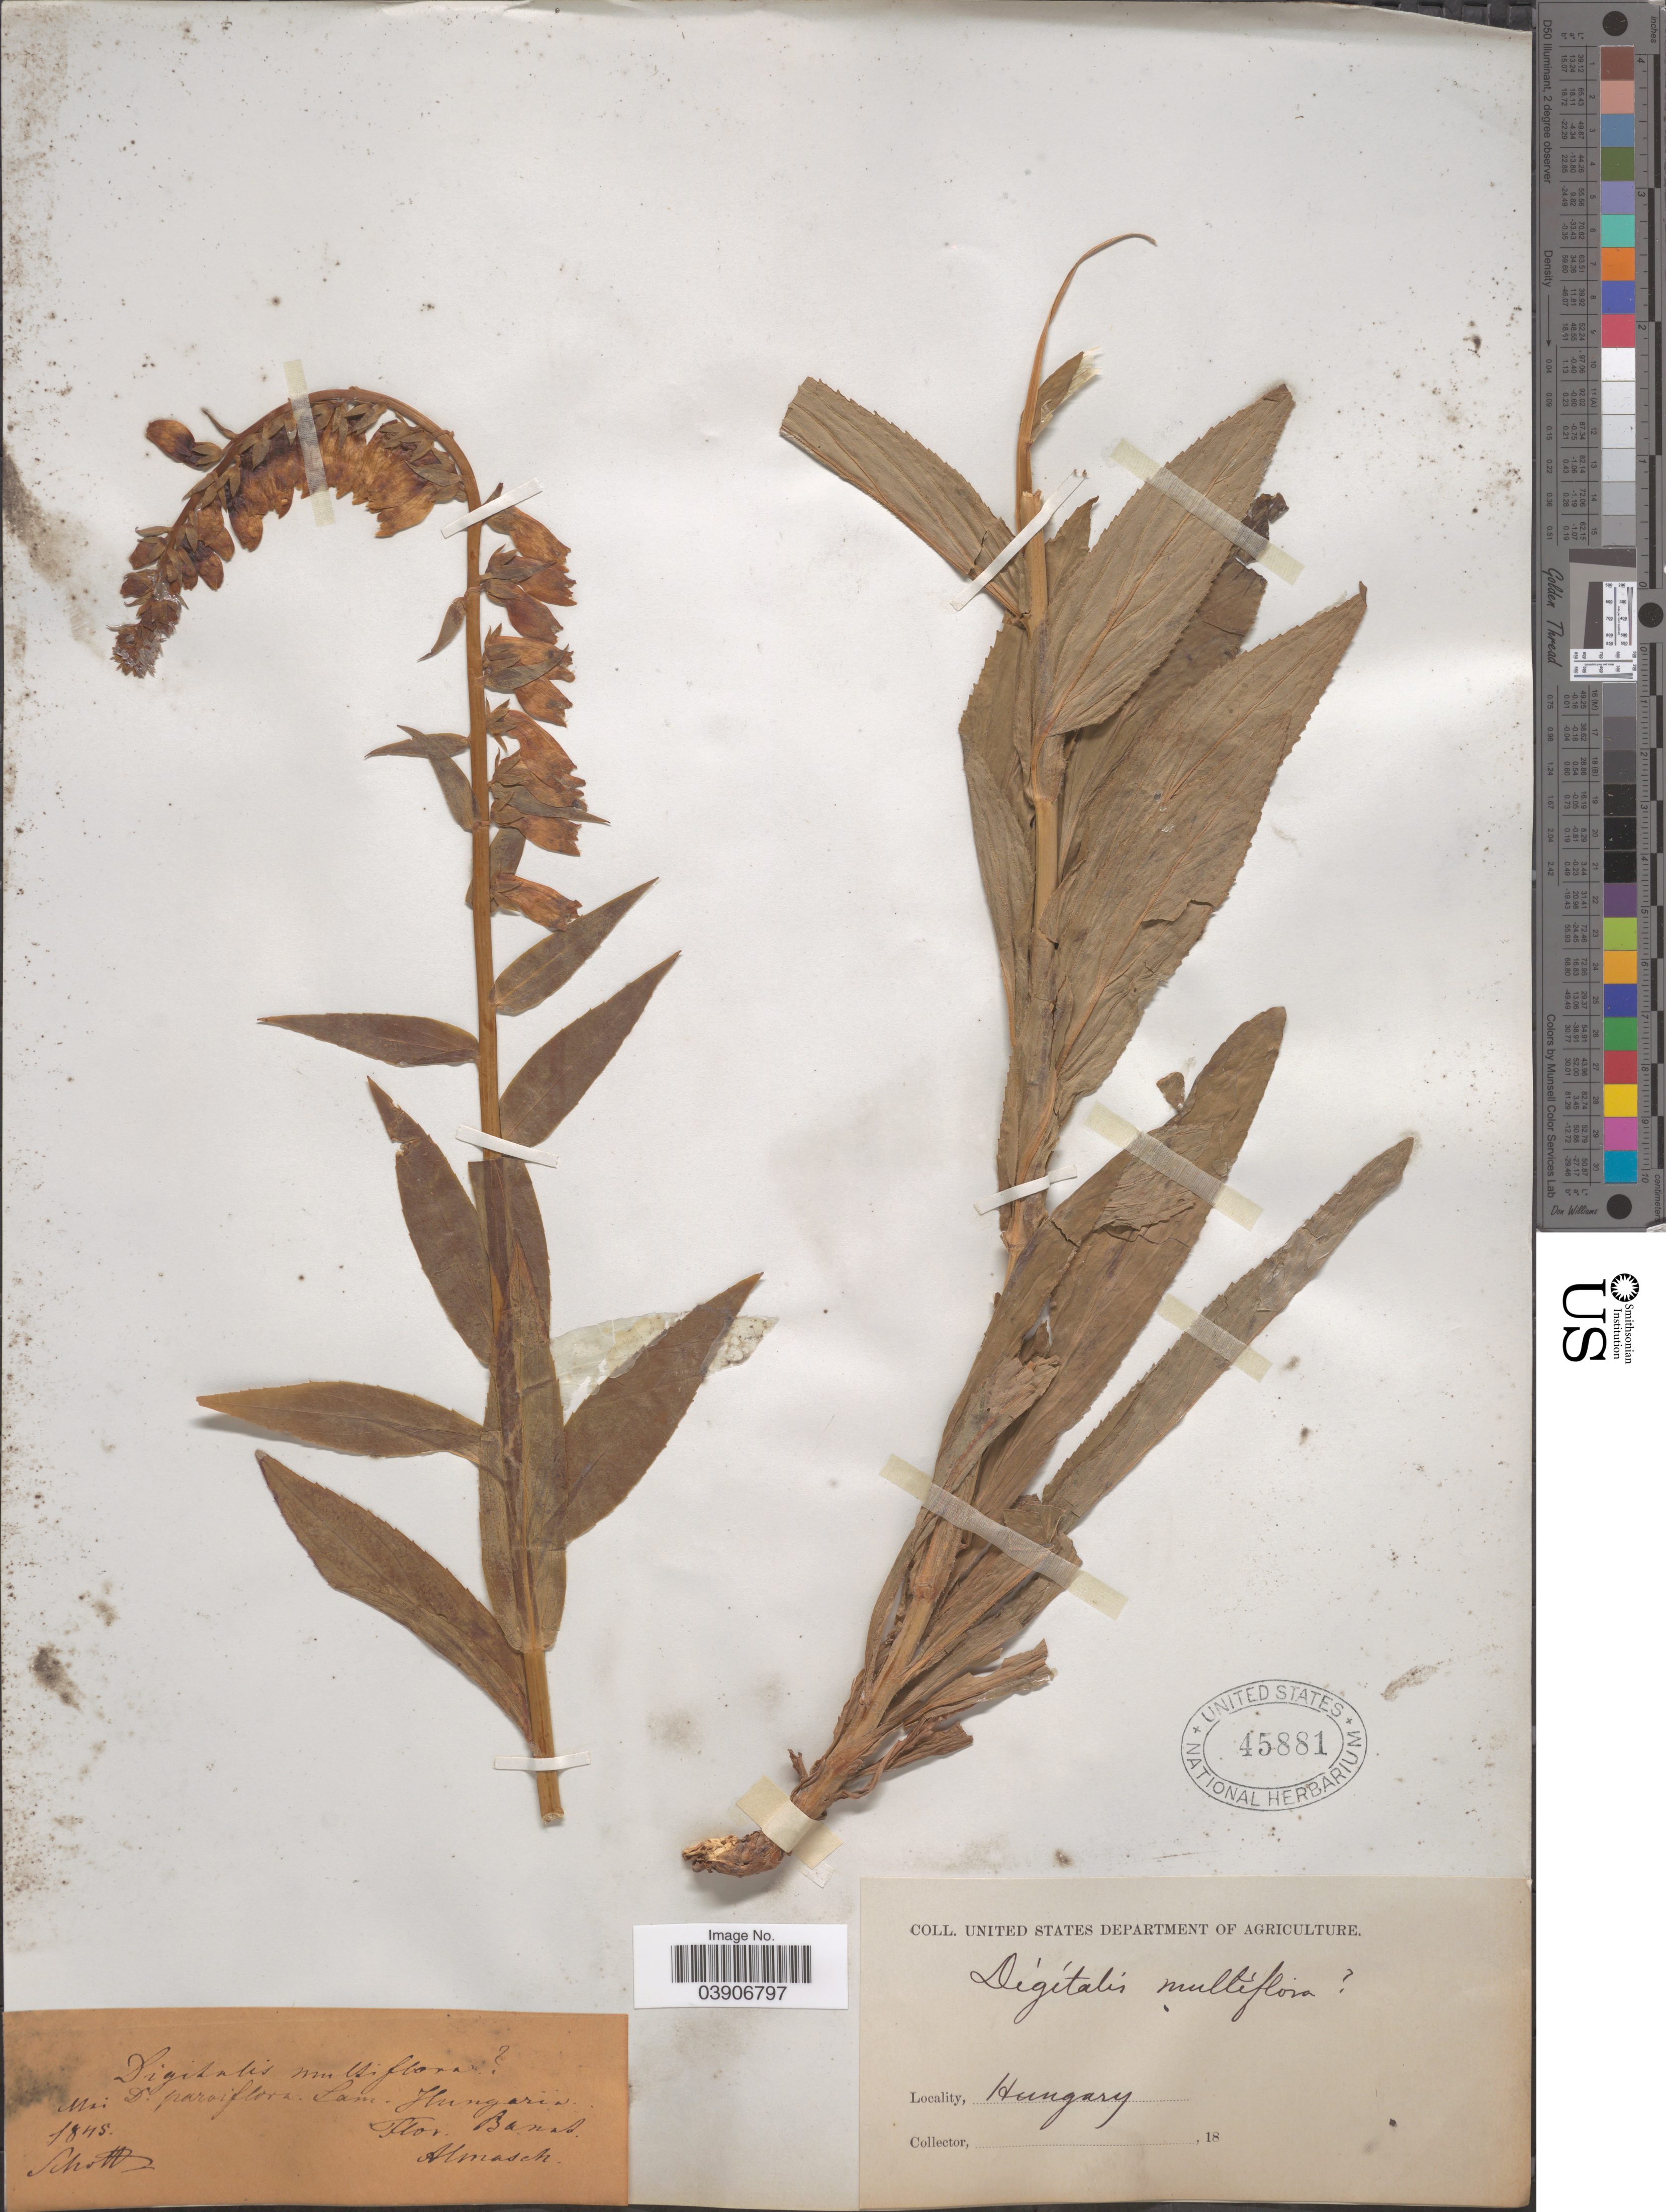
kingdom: Plantae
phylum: Tracheophyta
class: Magnoliopsida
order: Lamiales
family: Plantaginaceae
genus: Digitalis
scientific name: Digitalis multiflora ined.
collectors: Schott, --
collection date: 1848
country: Hungary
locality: Banat. Almasch. [interpreted]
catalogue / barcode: US 45881